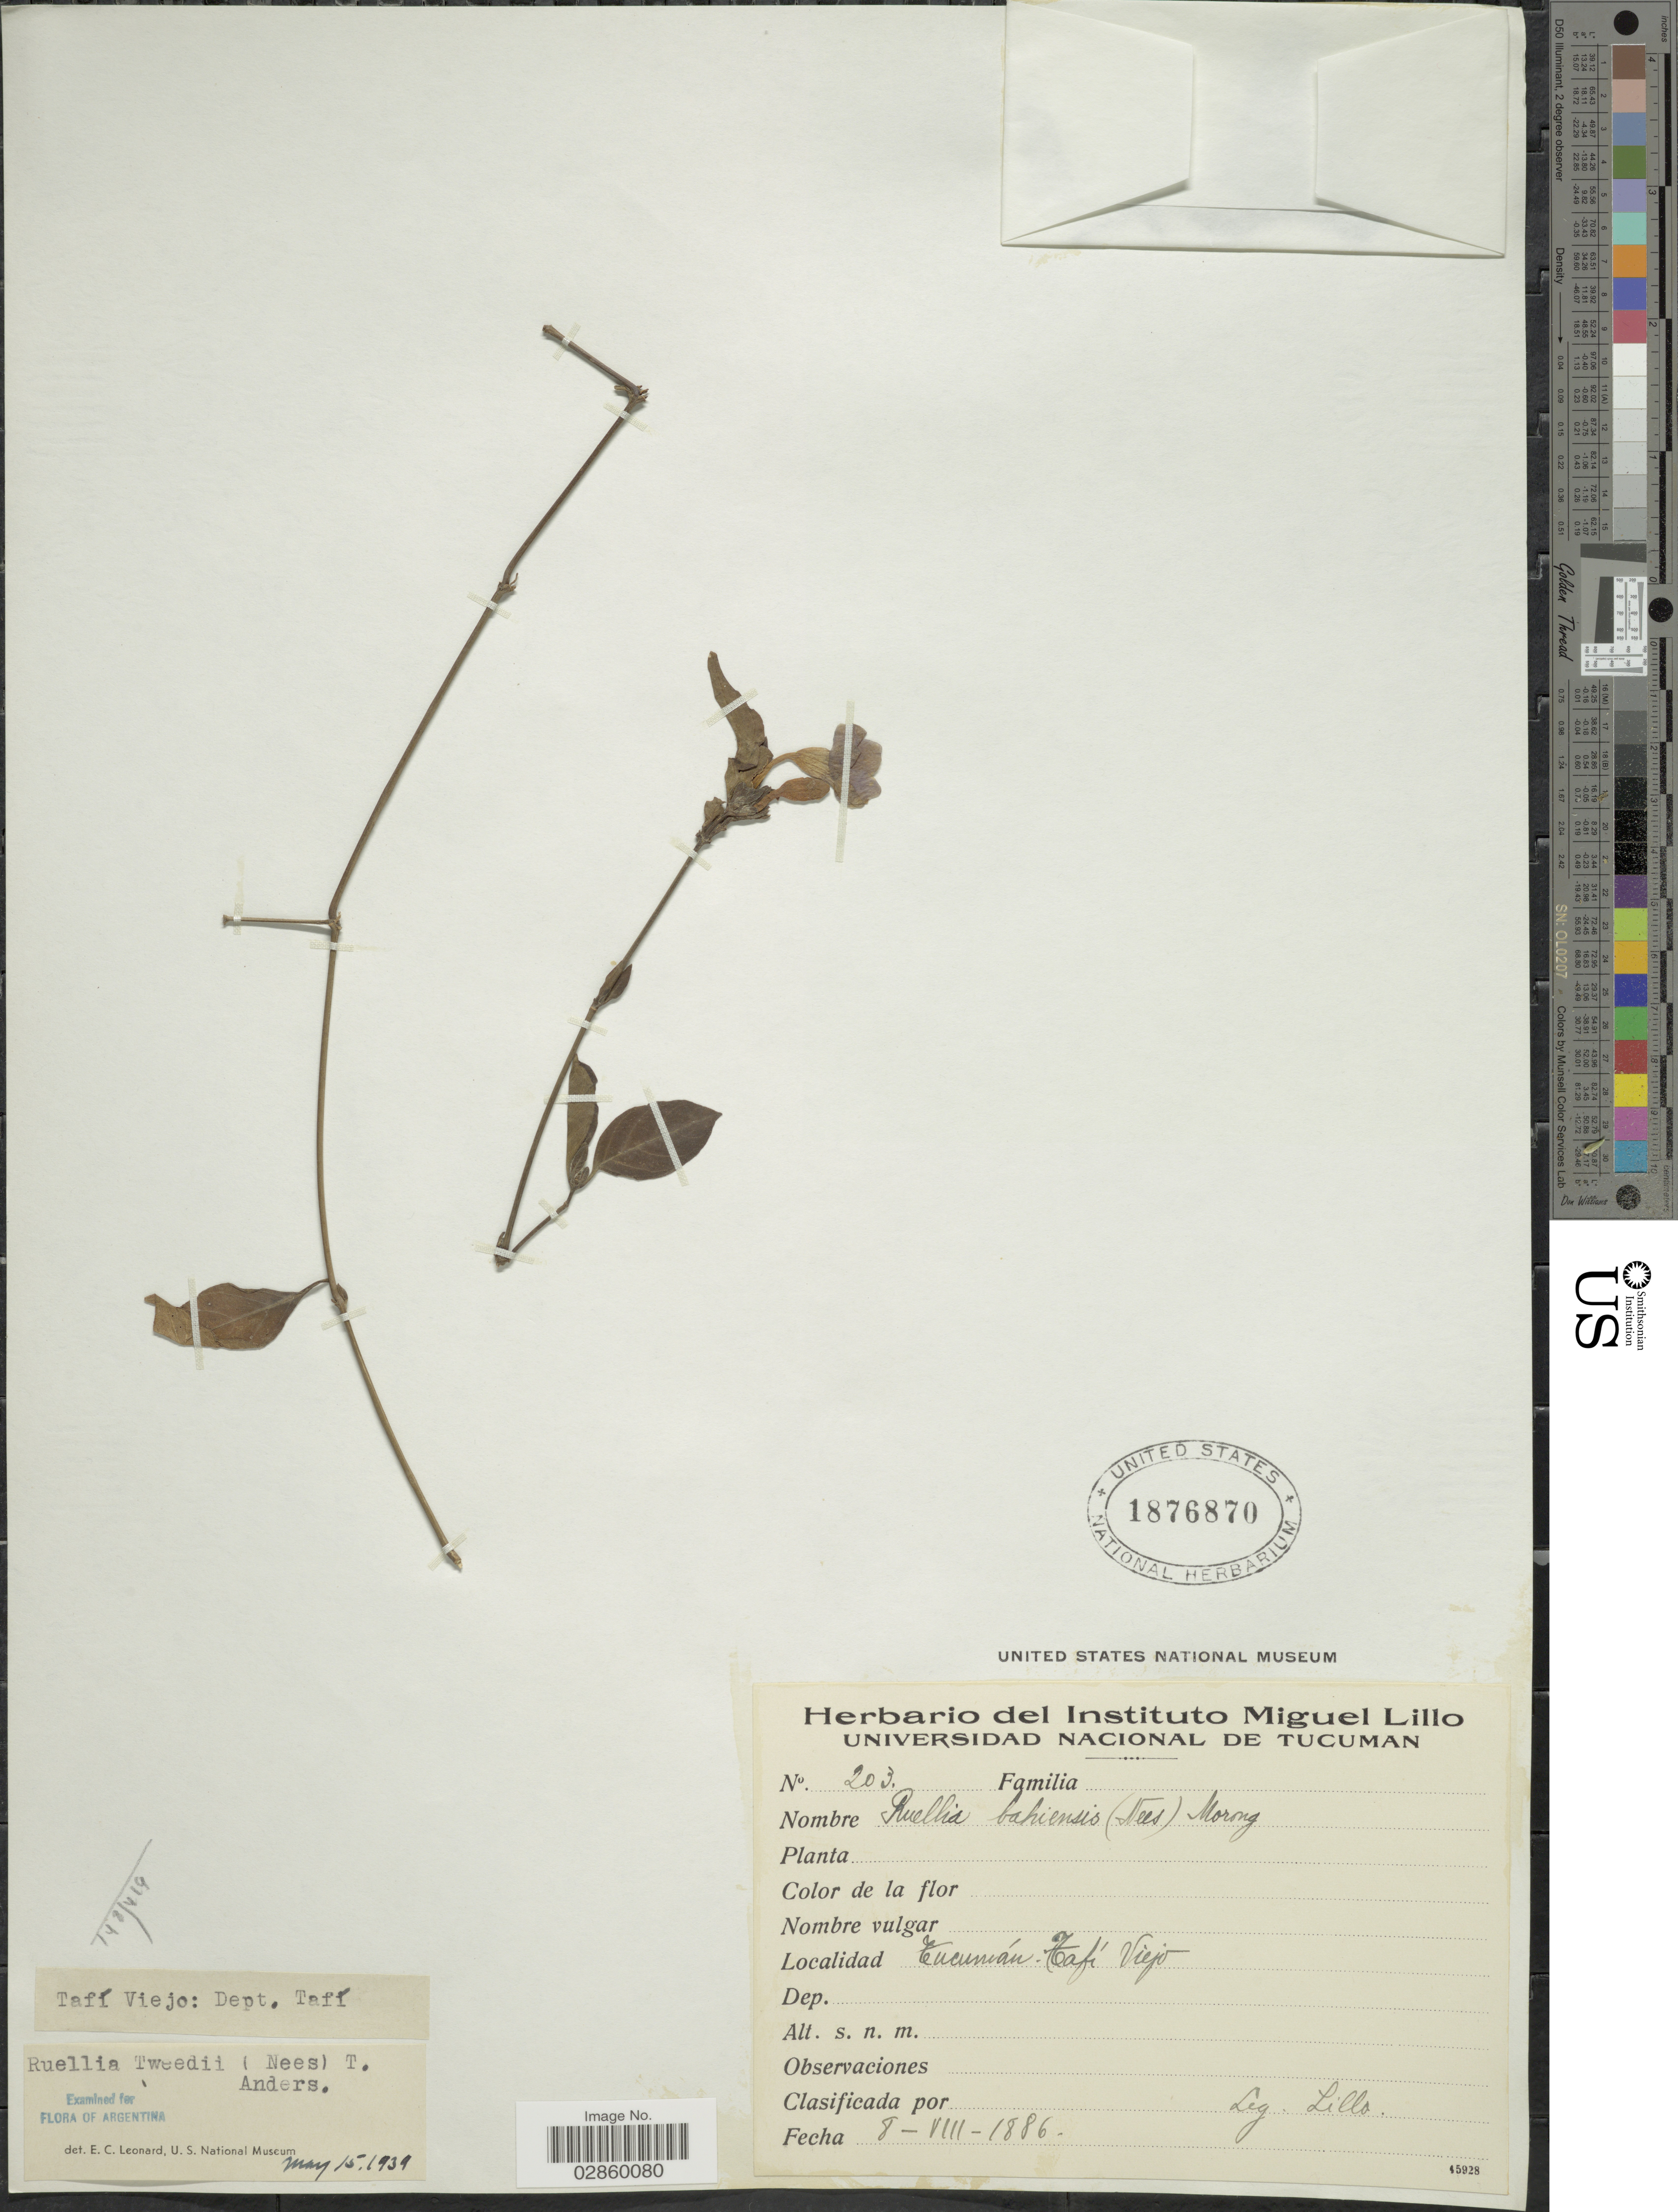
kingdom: Plantae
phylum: Tracheophyta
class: Magnoliopsida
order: Lamiales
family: Acanthaceae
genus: Ruellia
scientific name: Ruellia erythropus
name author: (Nees) Lindau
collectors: M. Lillo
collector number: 203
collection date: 1886-08-08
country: Argentina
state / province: Tucuman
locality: Tucumán: Tafí Viejo. Dept. Tafí.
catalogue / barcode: US 1876870